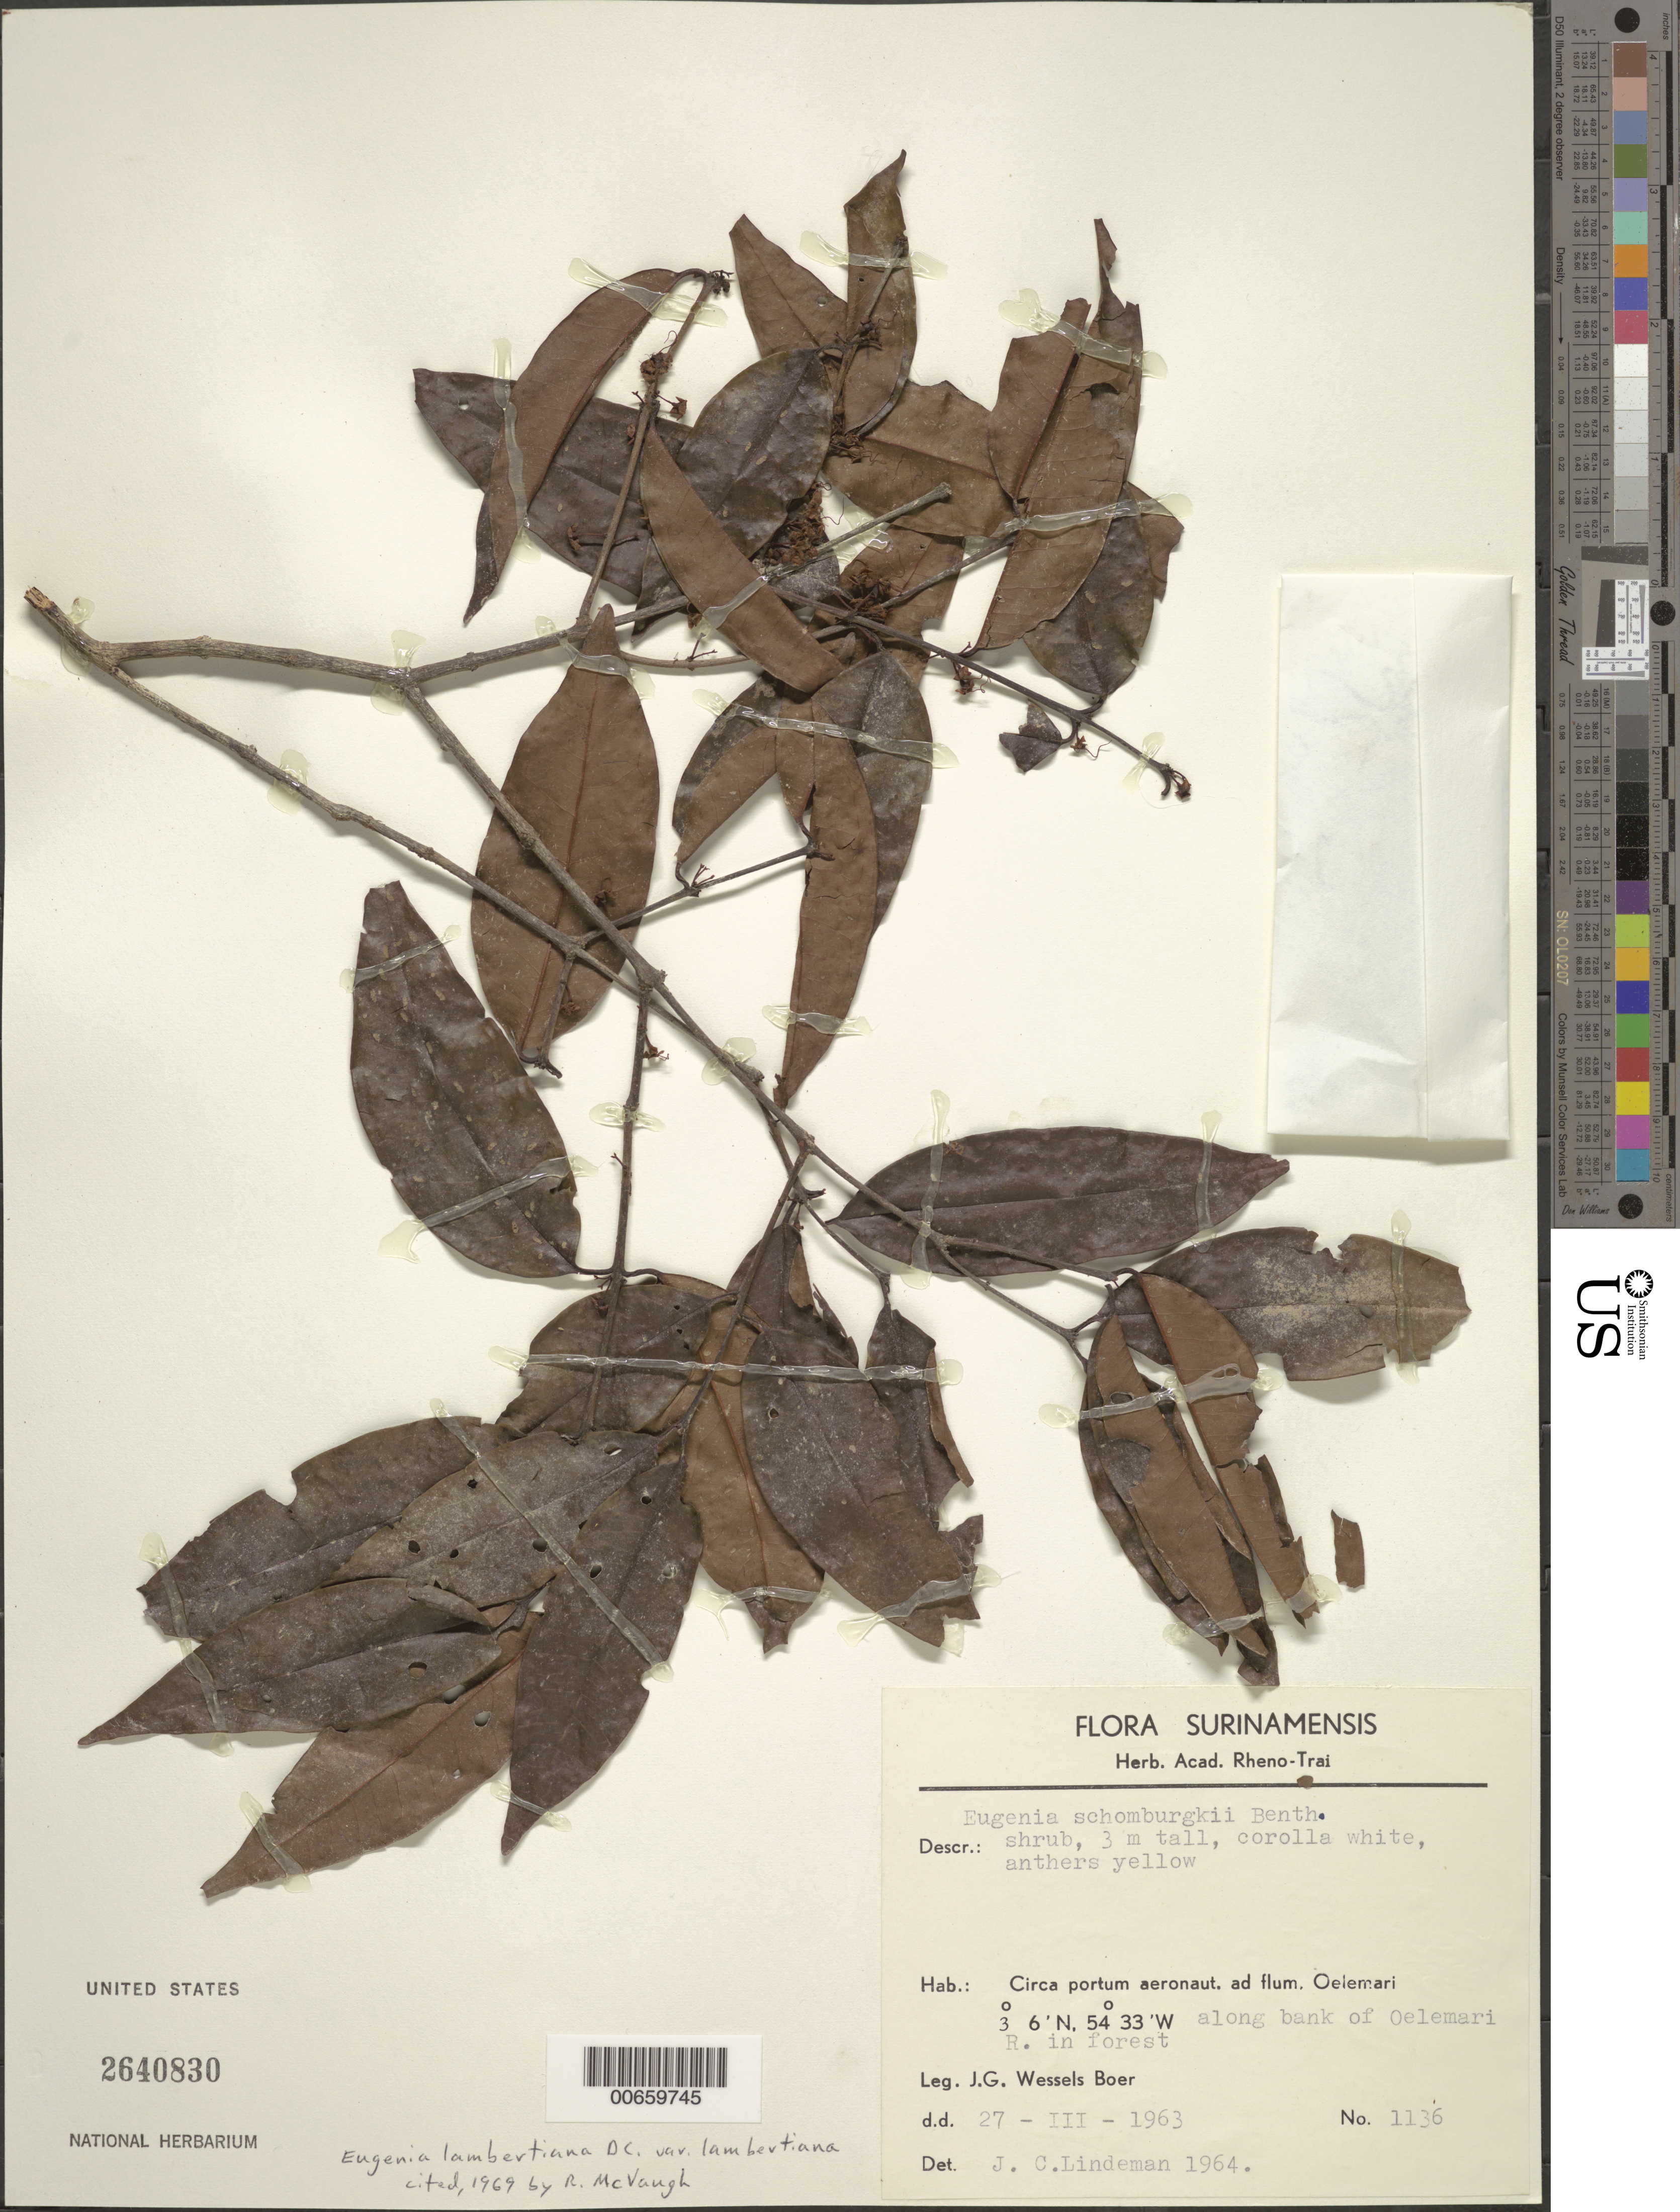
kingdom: Plantae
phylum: Tracheophyta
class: Magnoliopsida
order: Myrtales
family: Myrtaceae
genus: Eugenia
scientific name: Eugenia lambertiana var. lambertiana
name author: DC.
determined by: McVaugh, R.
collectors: J. G. Wessels Boer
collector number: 1136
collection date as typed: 27-Mar-63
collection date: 1963-03-27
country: Suriname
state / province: Sipaliwini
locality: Oelemari R.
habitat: Forest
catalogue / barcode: US 2640830